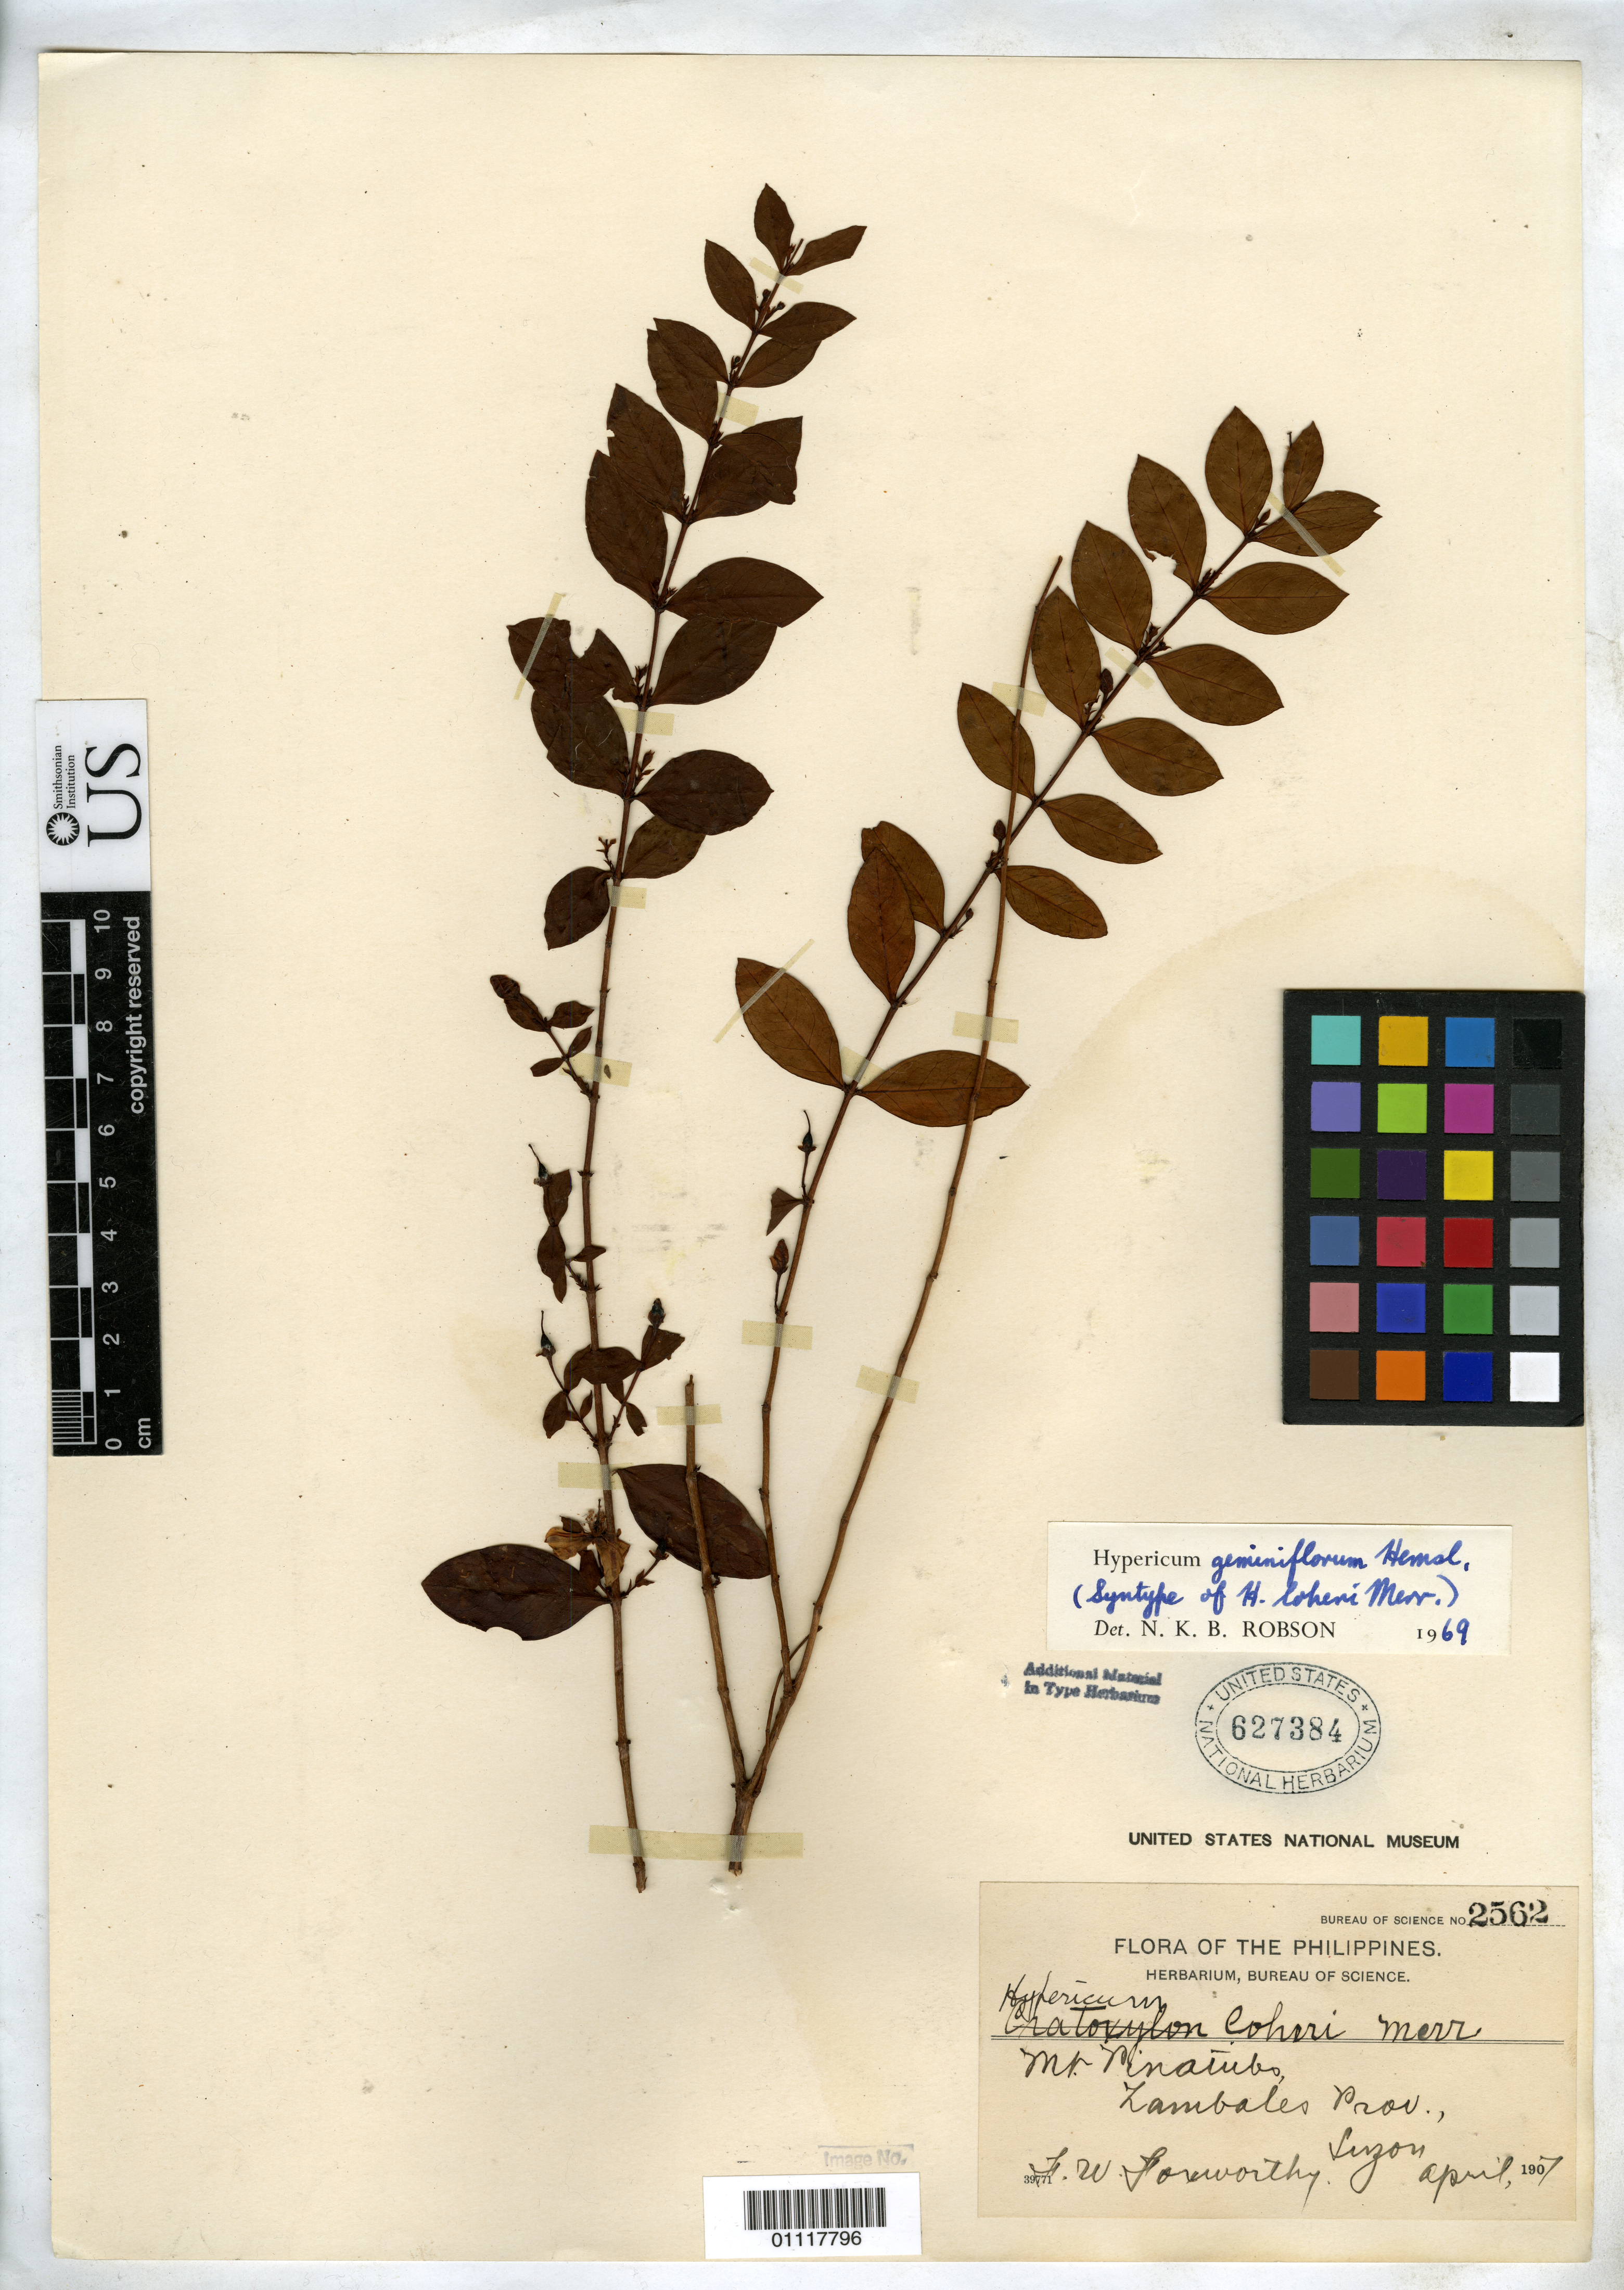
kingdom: Plantae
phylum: Tracheophyta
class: Magnoliopsida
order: Malpighiales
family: Hypericaceae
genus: Hypericum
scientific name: Hypericum loheri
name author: Merr.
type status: Syntype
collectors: F. W. Foxworthy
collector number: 2562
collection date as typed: Apr 1907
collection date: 1907-04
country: Philippines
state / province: Central Luzon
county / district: Zambales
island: Luzon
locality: Mt. Pinatubo.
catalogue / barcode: US 627384